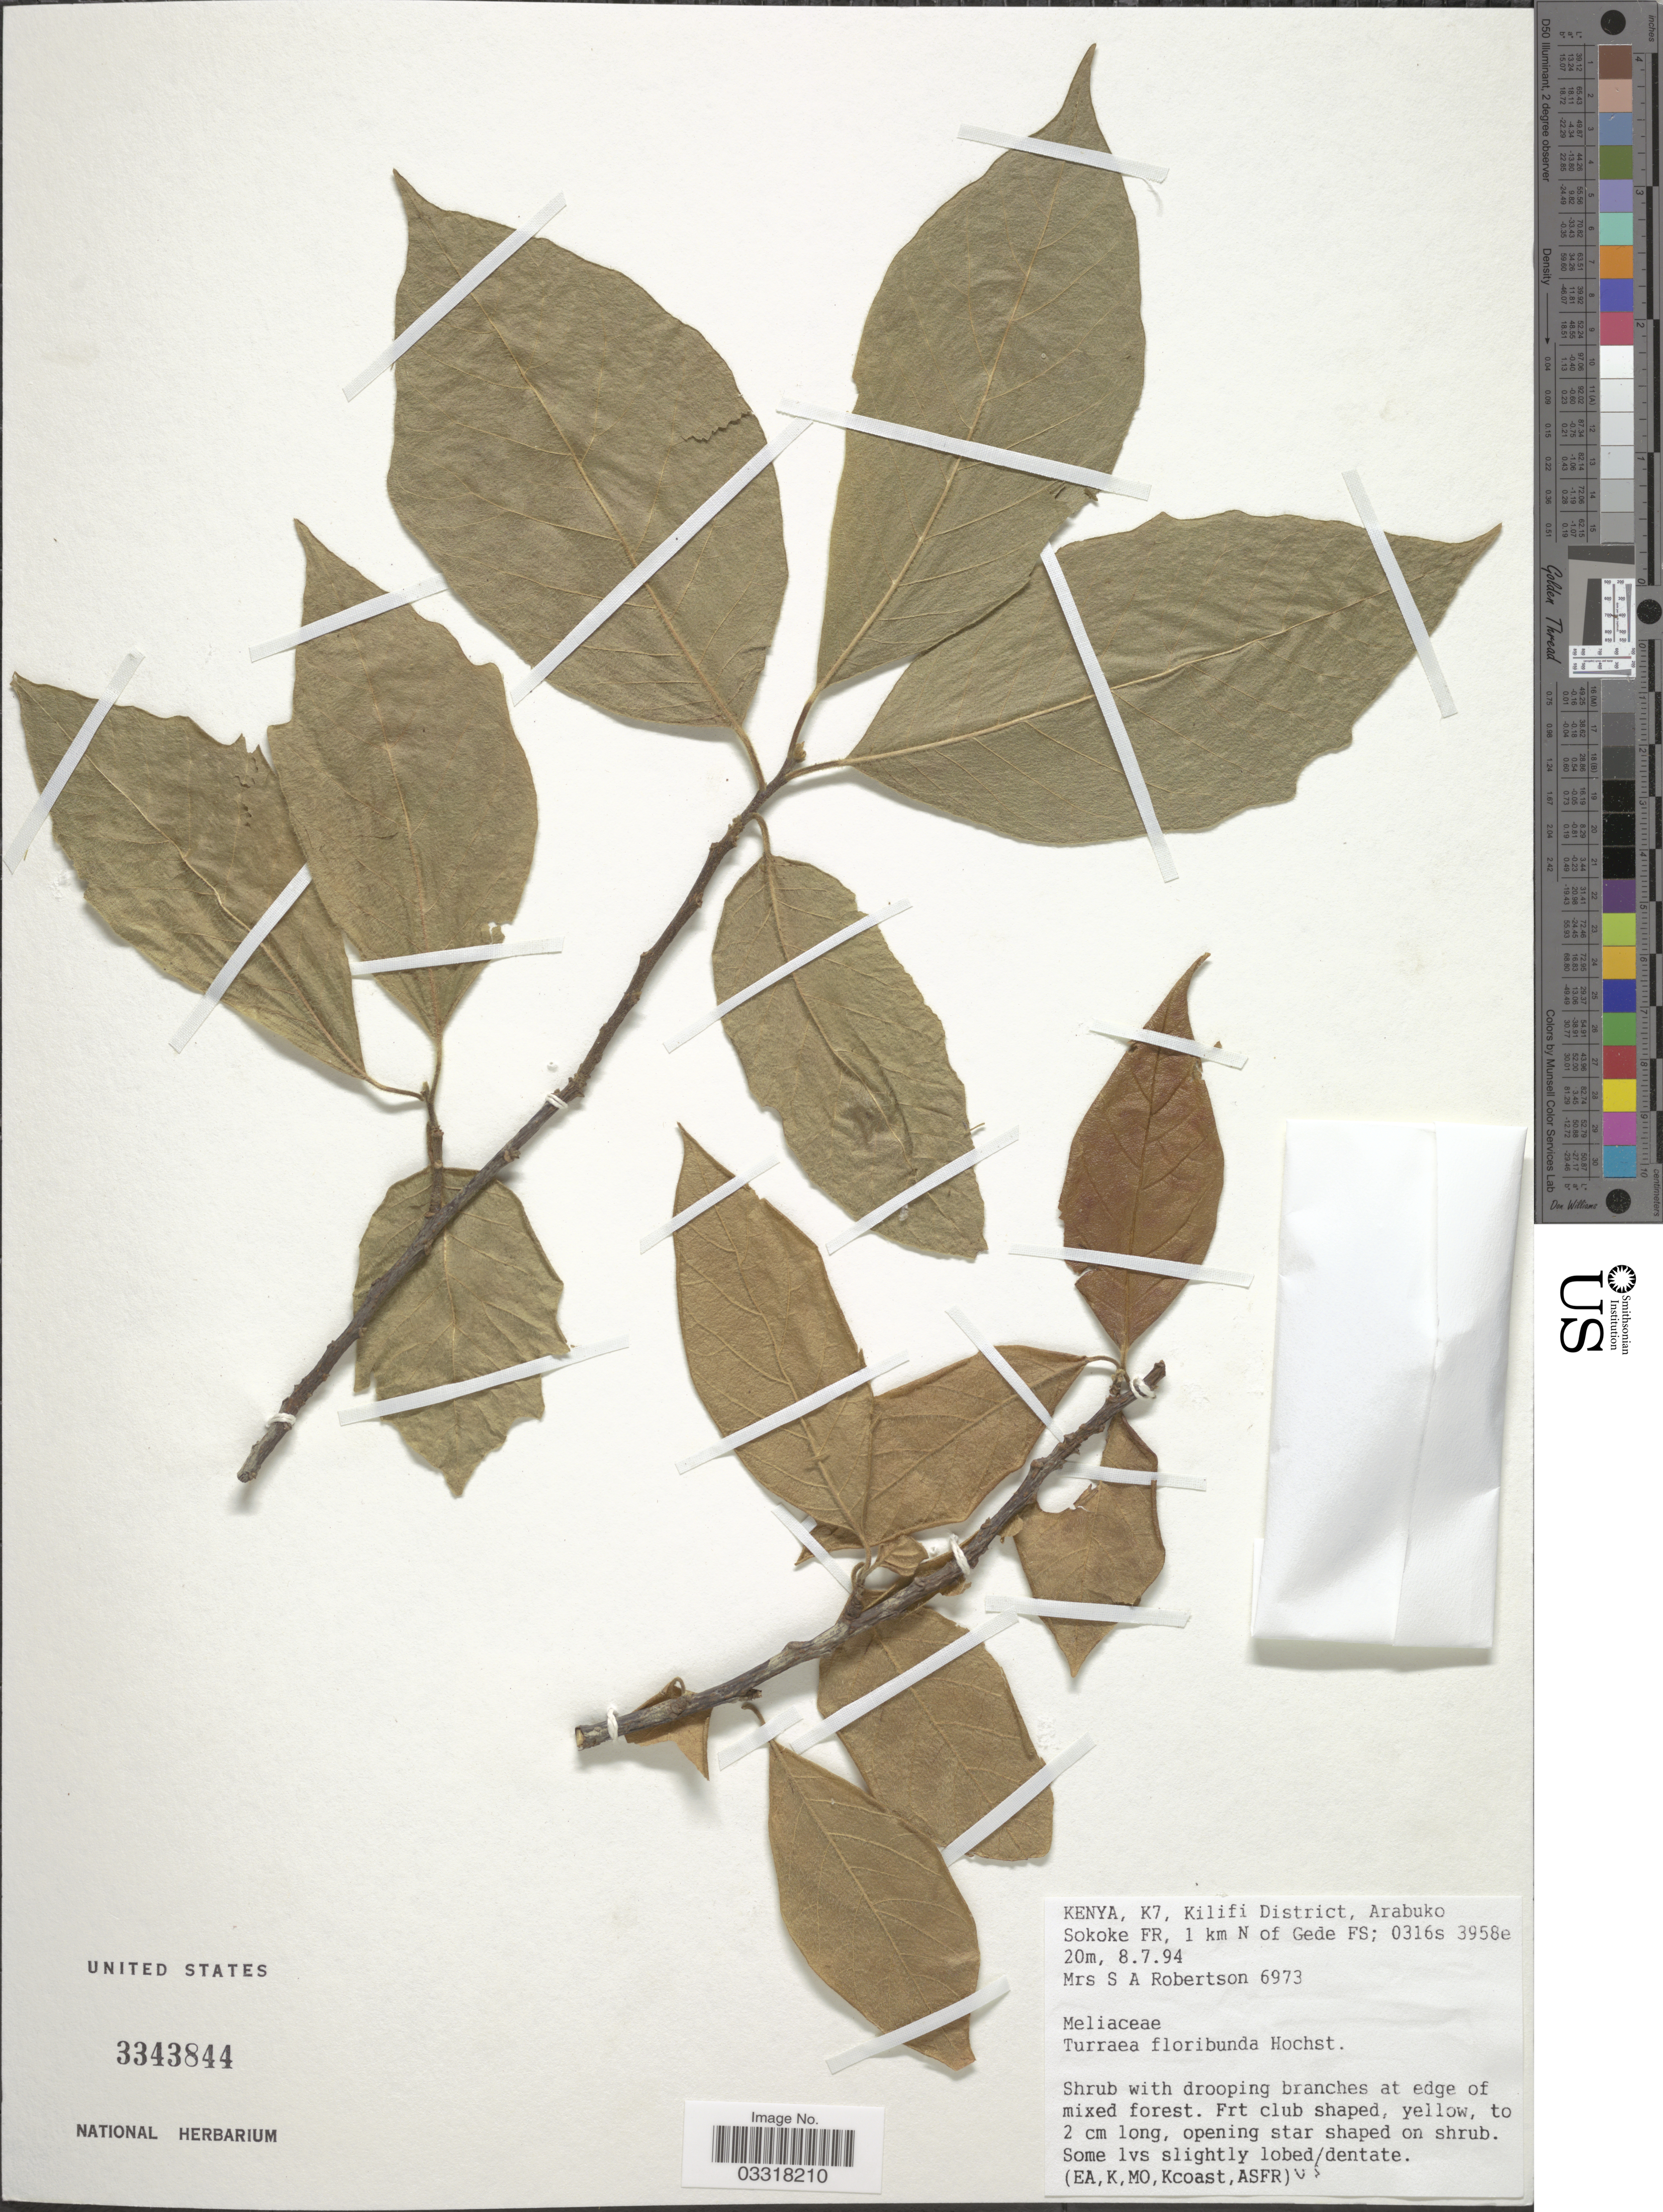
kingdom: Plantae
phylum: Tracheophyta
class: Magnoliopsida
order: Sapindales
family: Meliaceae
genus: Turraea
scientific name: Turraea floribunda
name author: Hochst.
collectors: S. Robertson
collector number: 6973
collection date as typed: Transcribed d/m/y: 8/7/94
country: Kenya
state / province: Kilifi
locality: K7, Kilifi District, Arabuko Sokoke FR, 1 km N of Gede FS.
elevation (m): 20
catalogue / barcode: US 3343844